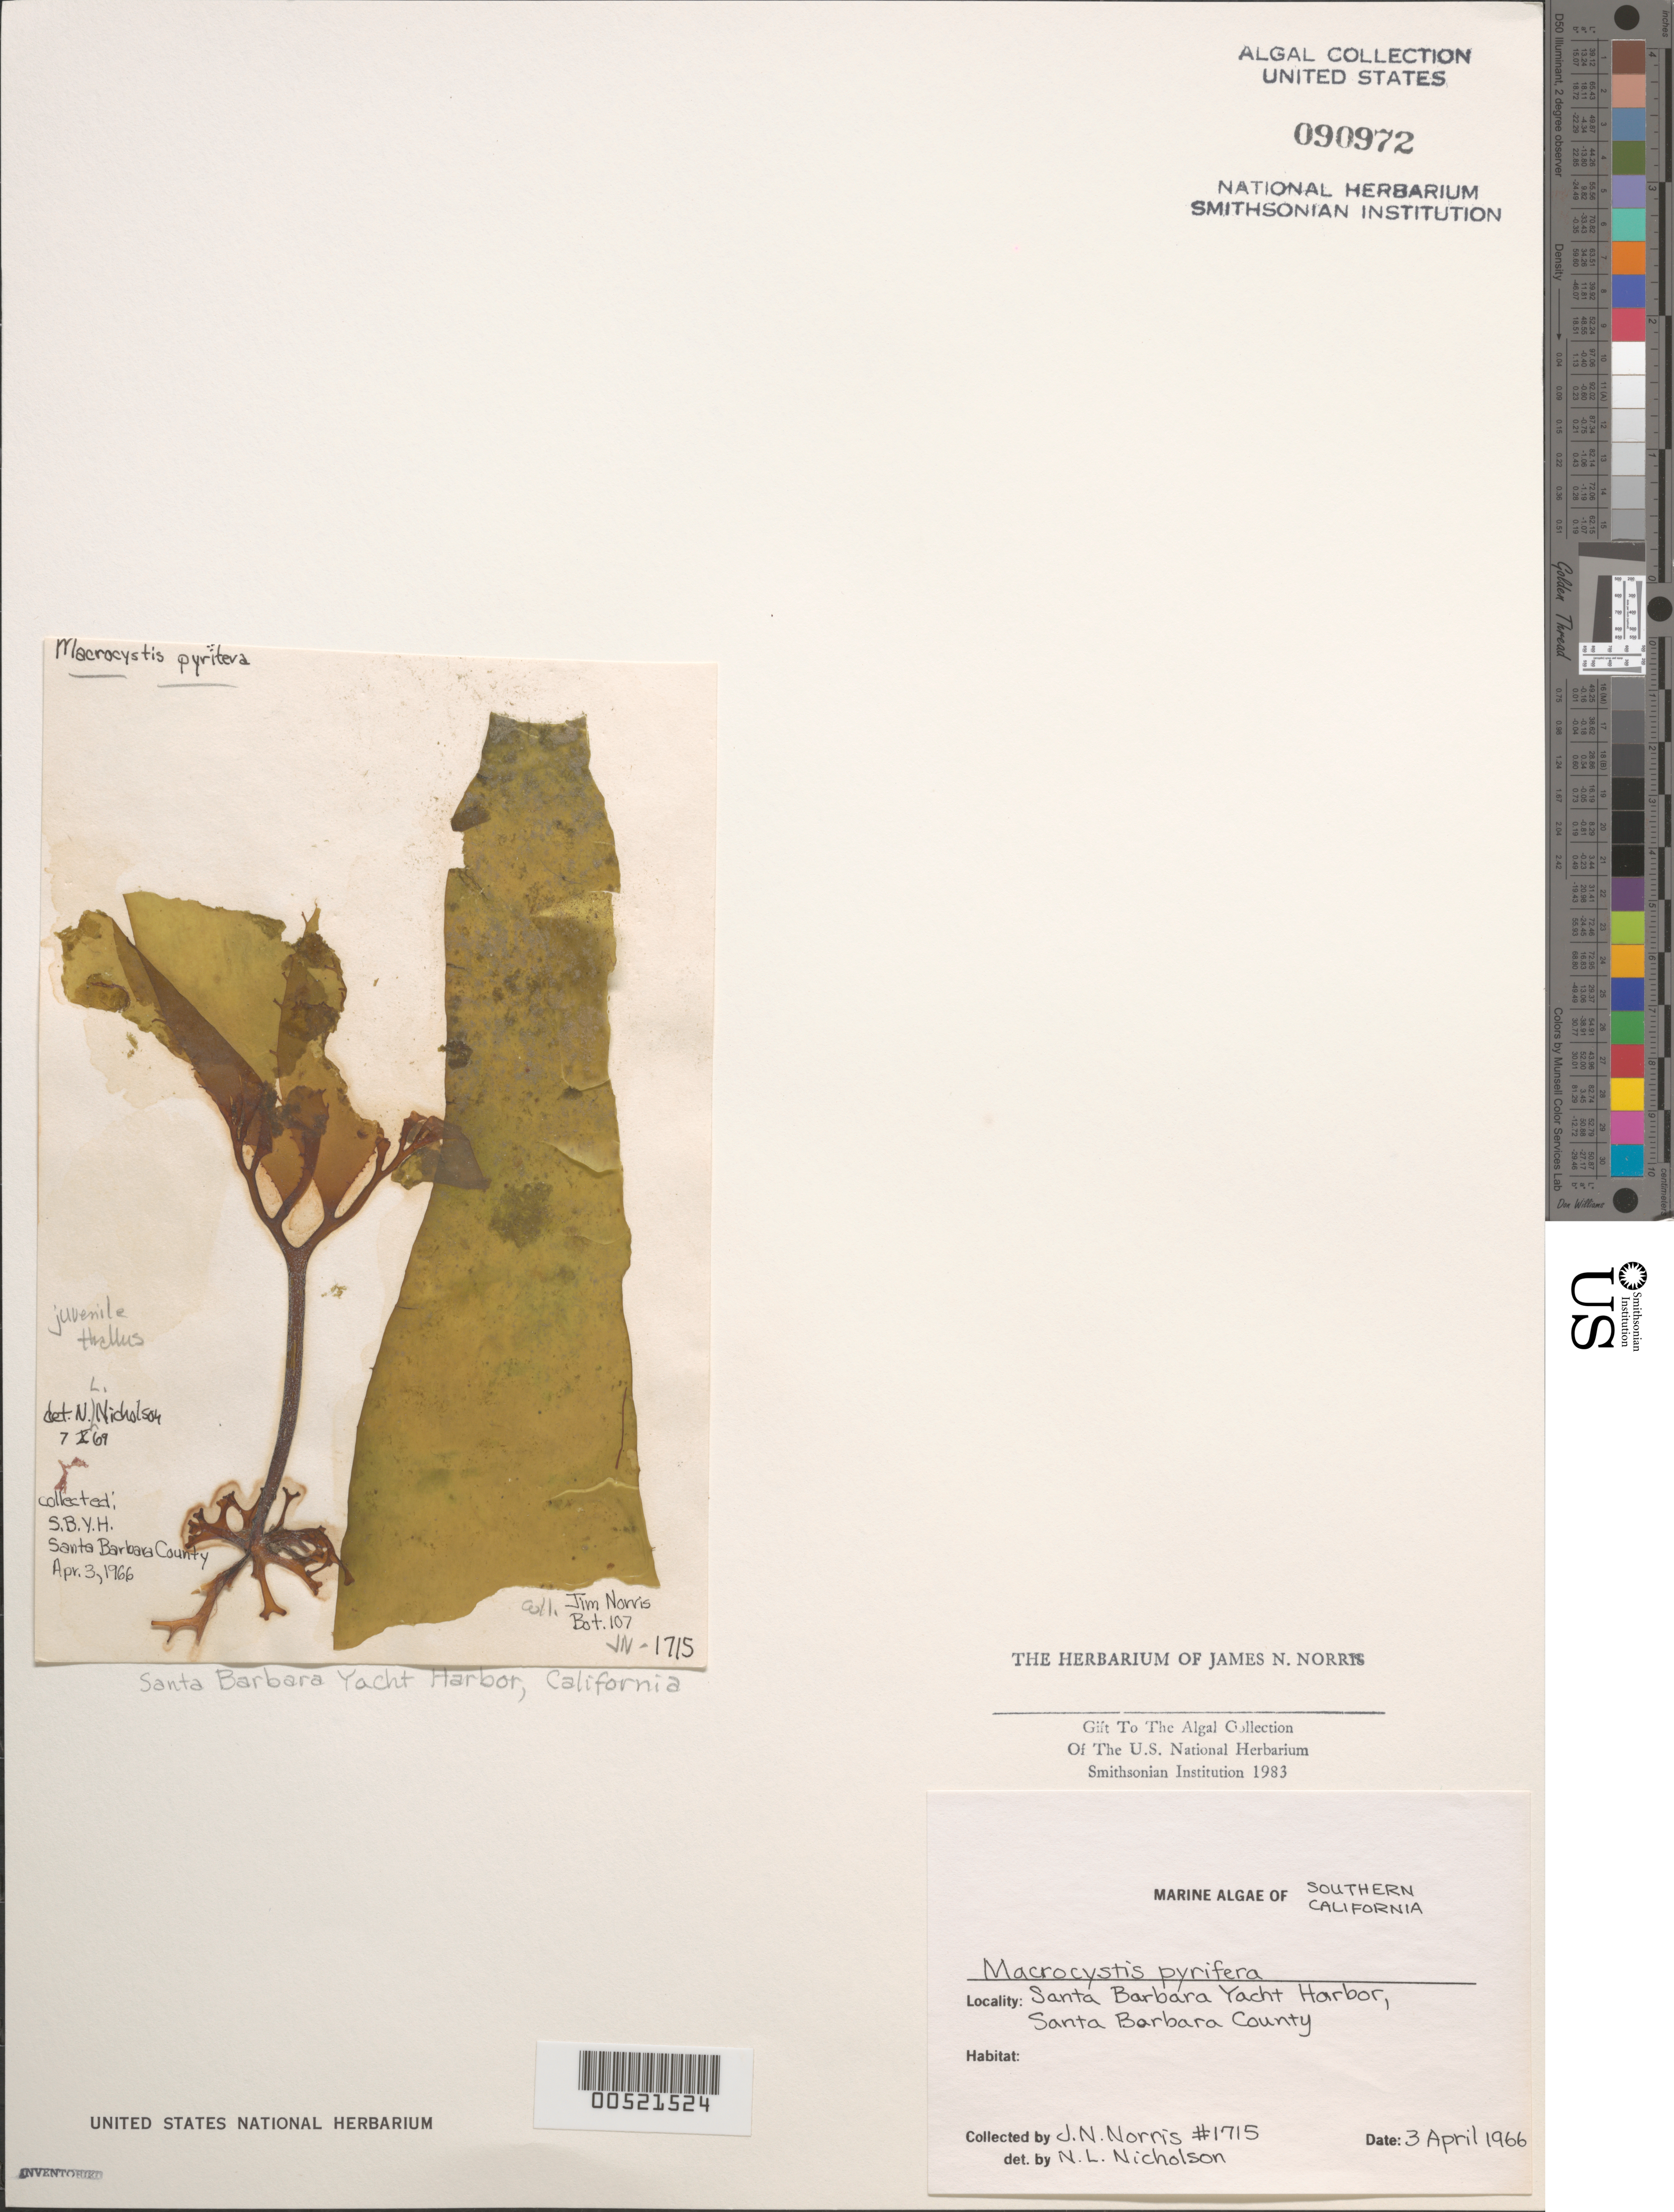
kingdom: Chromista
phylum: Ochrophyta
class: Phaeophyceae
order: Laminariales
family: Laminariaceae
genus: Macrocystis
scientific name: Macrocystis pyrifera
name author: (L.) C. Agardh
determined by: Nicholson, Nancy L.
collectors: J. N. Norris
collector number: JN-1715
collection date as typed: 03 Apr 1966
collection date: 1966-04-03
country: United States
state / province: California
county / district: Santa Barbara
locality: Santa Barbara Yacht Harbor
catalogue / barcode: US 90972